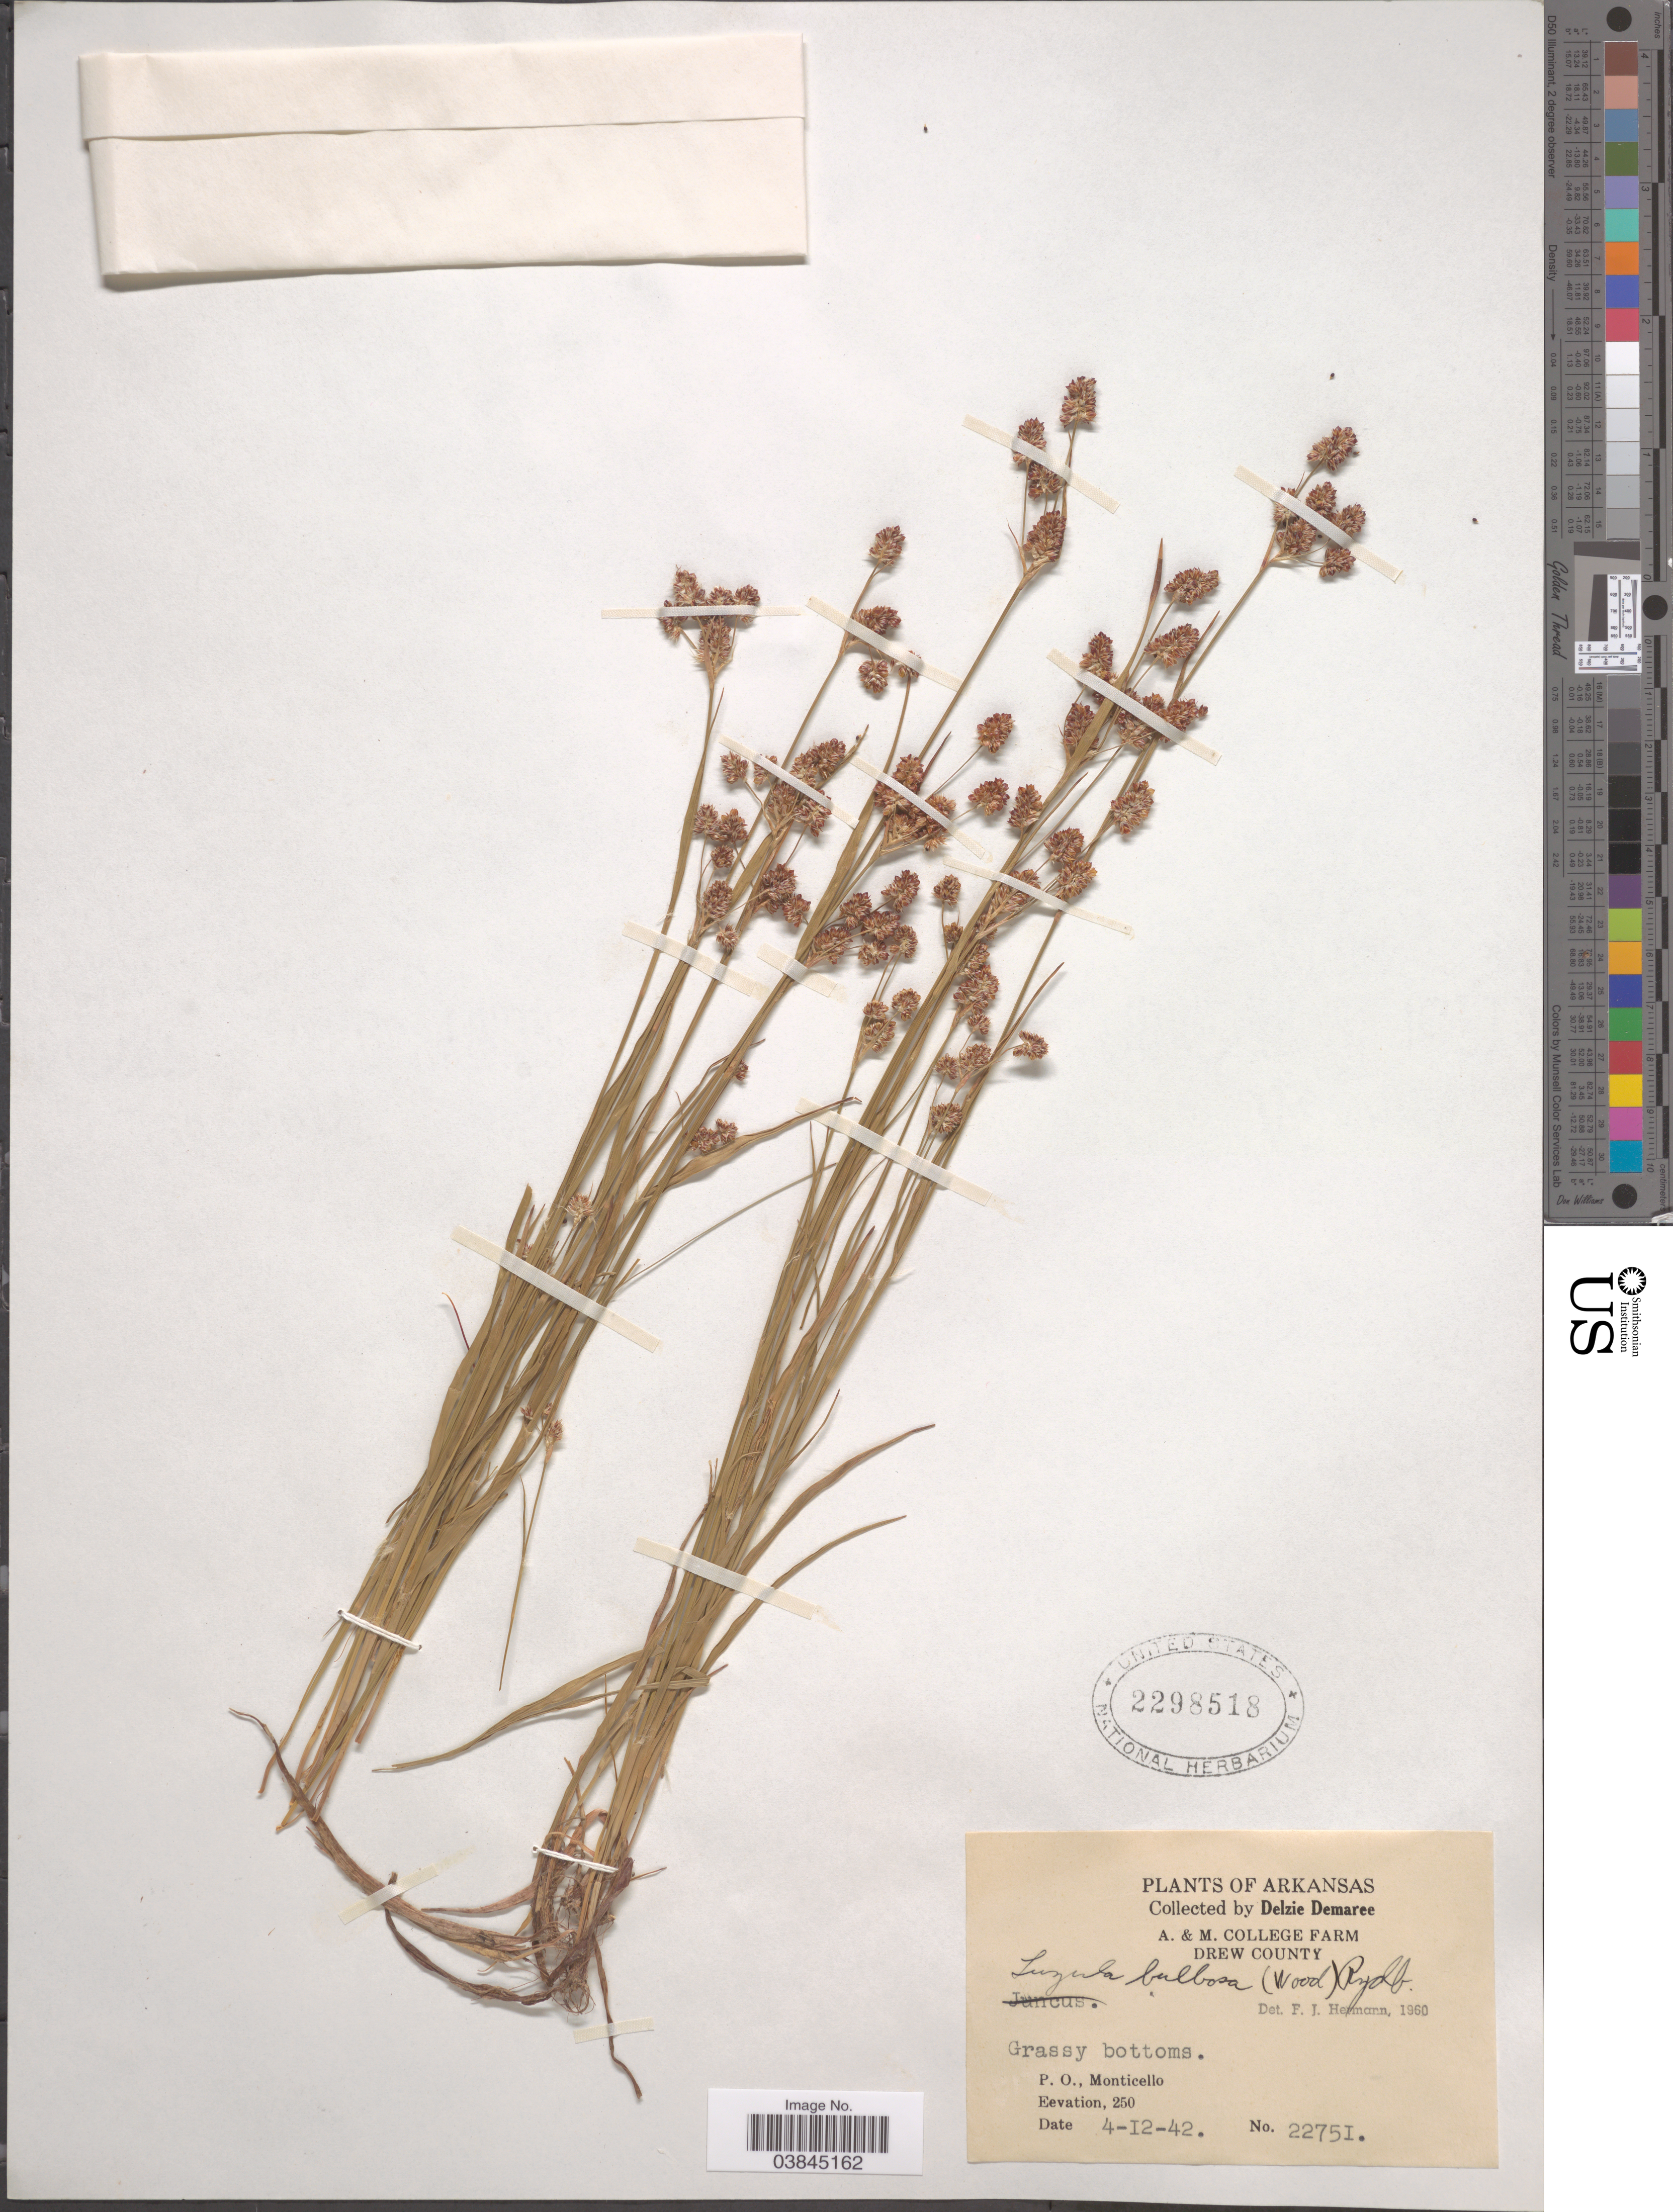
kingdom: Plantae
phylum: Tracheophyta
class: Liliopsida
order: Poales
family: Juncaceae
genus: Luzula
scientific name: Luzula bulbosa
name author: (Alph. Wood) Smyth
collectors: D. Demaree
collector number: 22751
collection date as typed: Transcribed d/m/y: 12/4/42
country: United States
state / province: Arkansas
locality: Drew County. P. O., Monticello.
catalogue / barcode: US 2298518